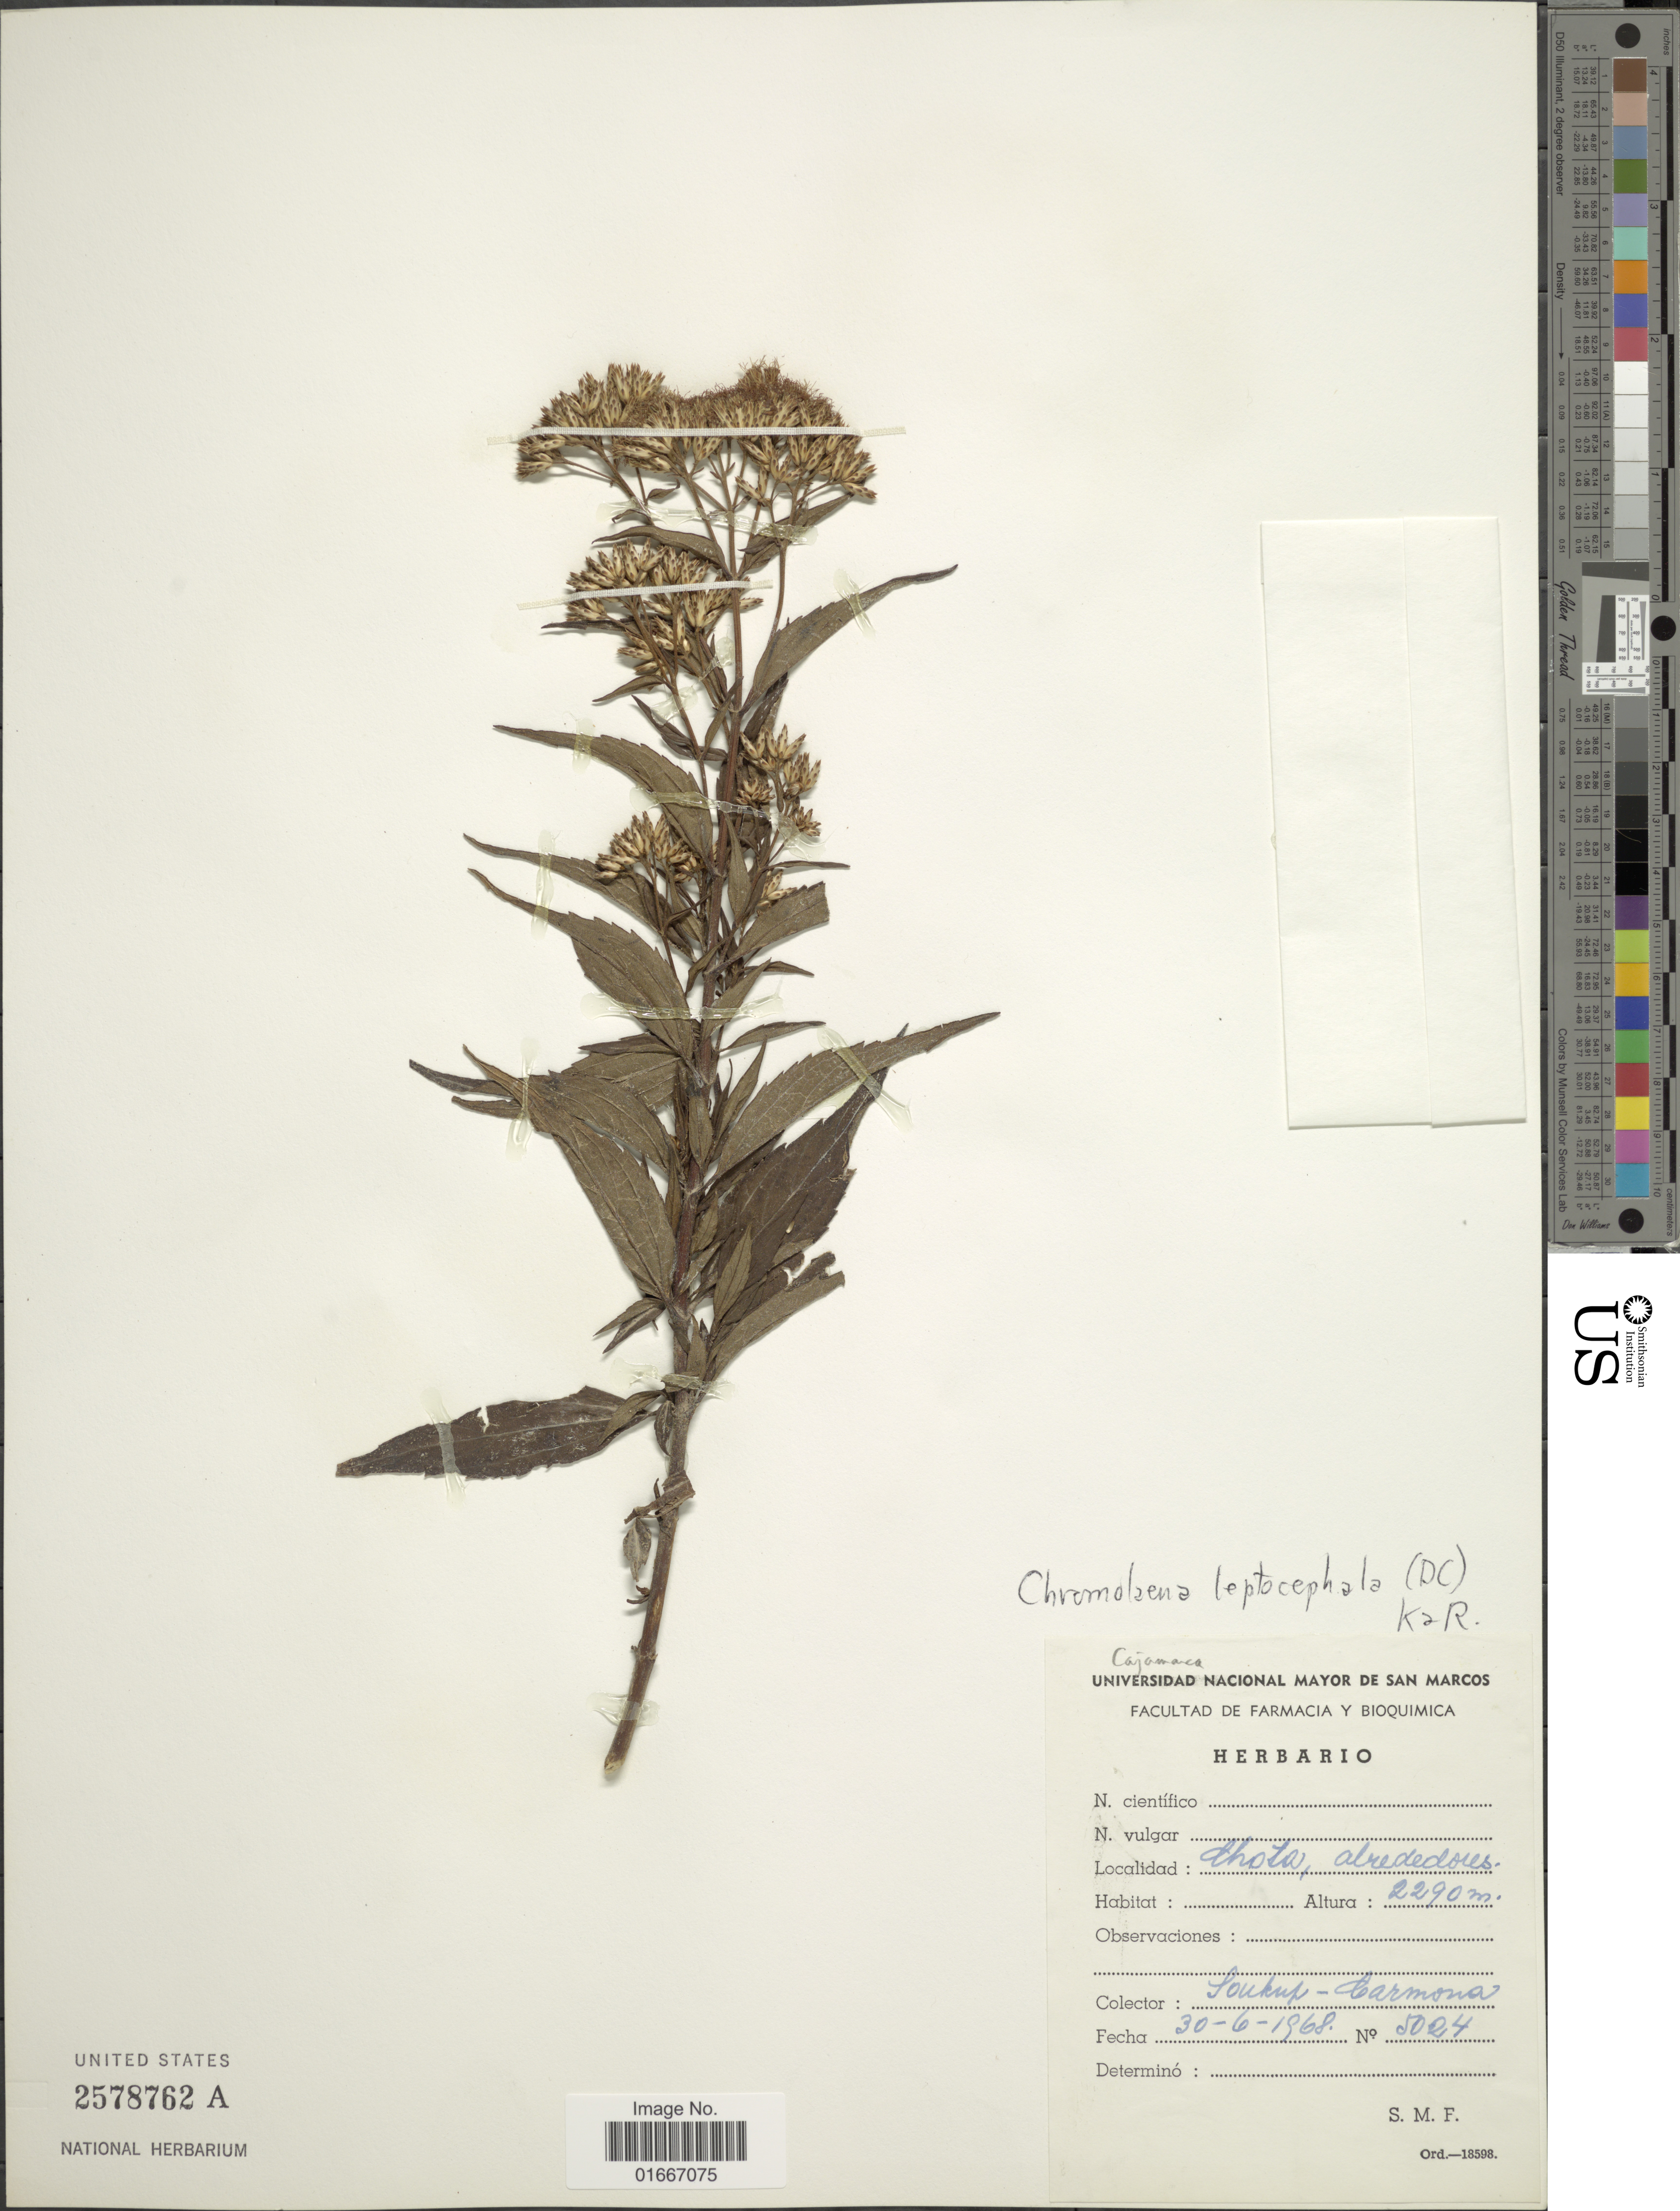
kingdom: Plantae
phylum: Tracheophyta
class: Magnoliopsida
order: Asterales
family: Asteraceae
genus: Chromolaena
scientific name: Chromolaena leptocephala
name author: (DC.) R.M. King & H. Rob.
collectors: Soukup-Carmona, --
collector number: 5024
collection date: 1968-06-30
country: Peru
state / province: Cajamarca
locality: Cajamarca, Chota, alrededores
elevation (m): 2290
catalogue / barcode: US 2578762A